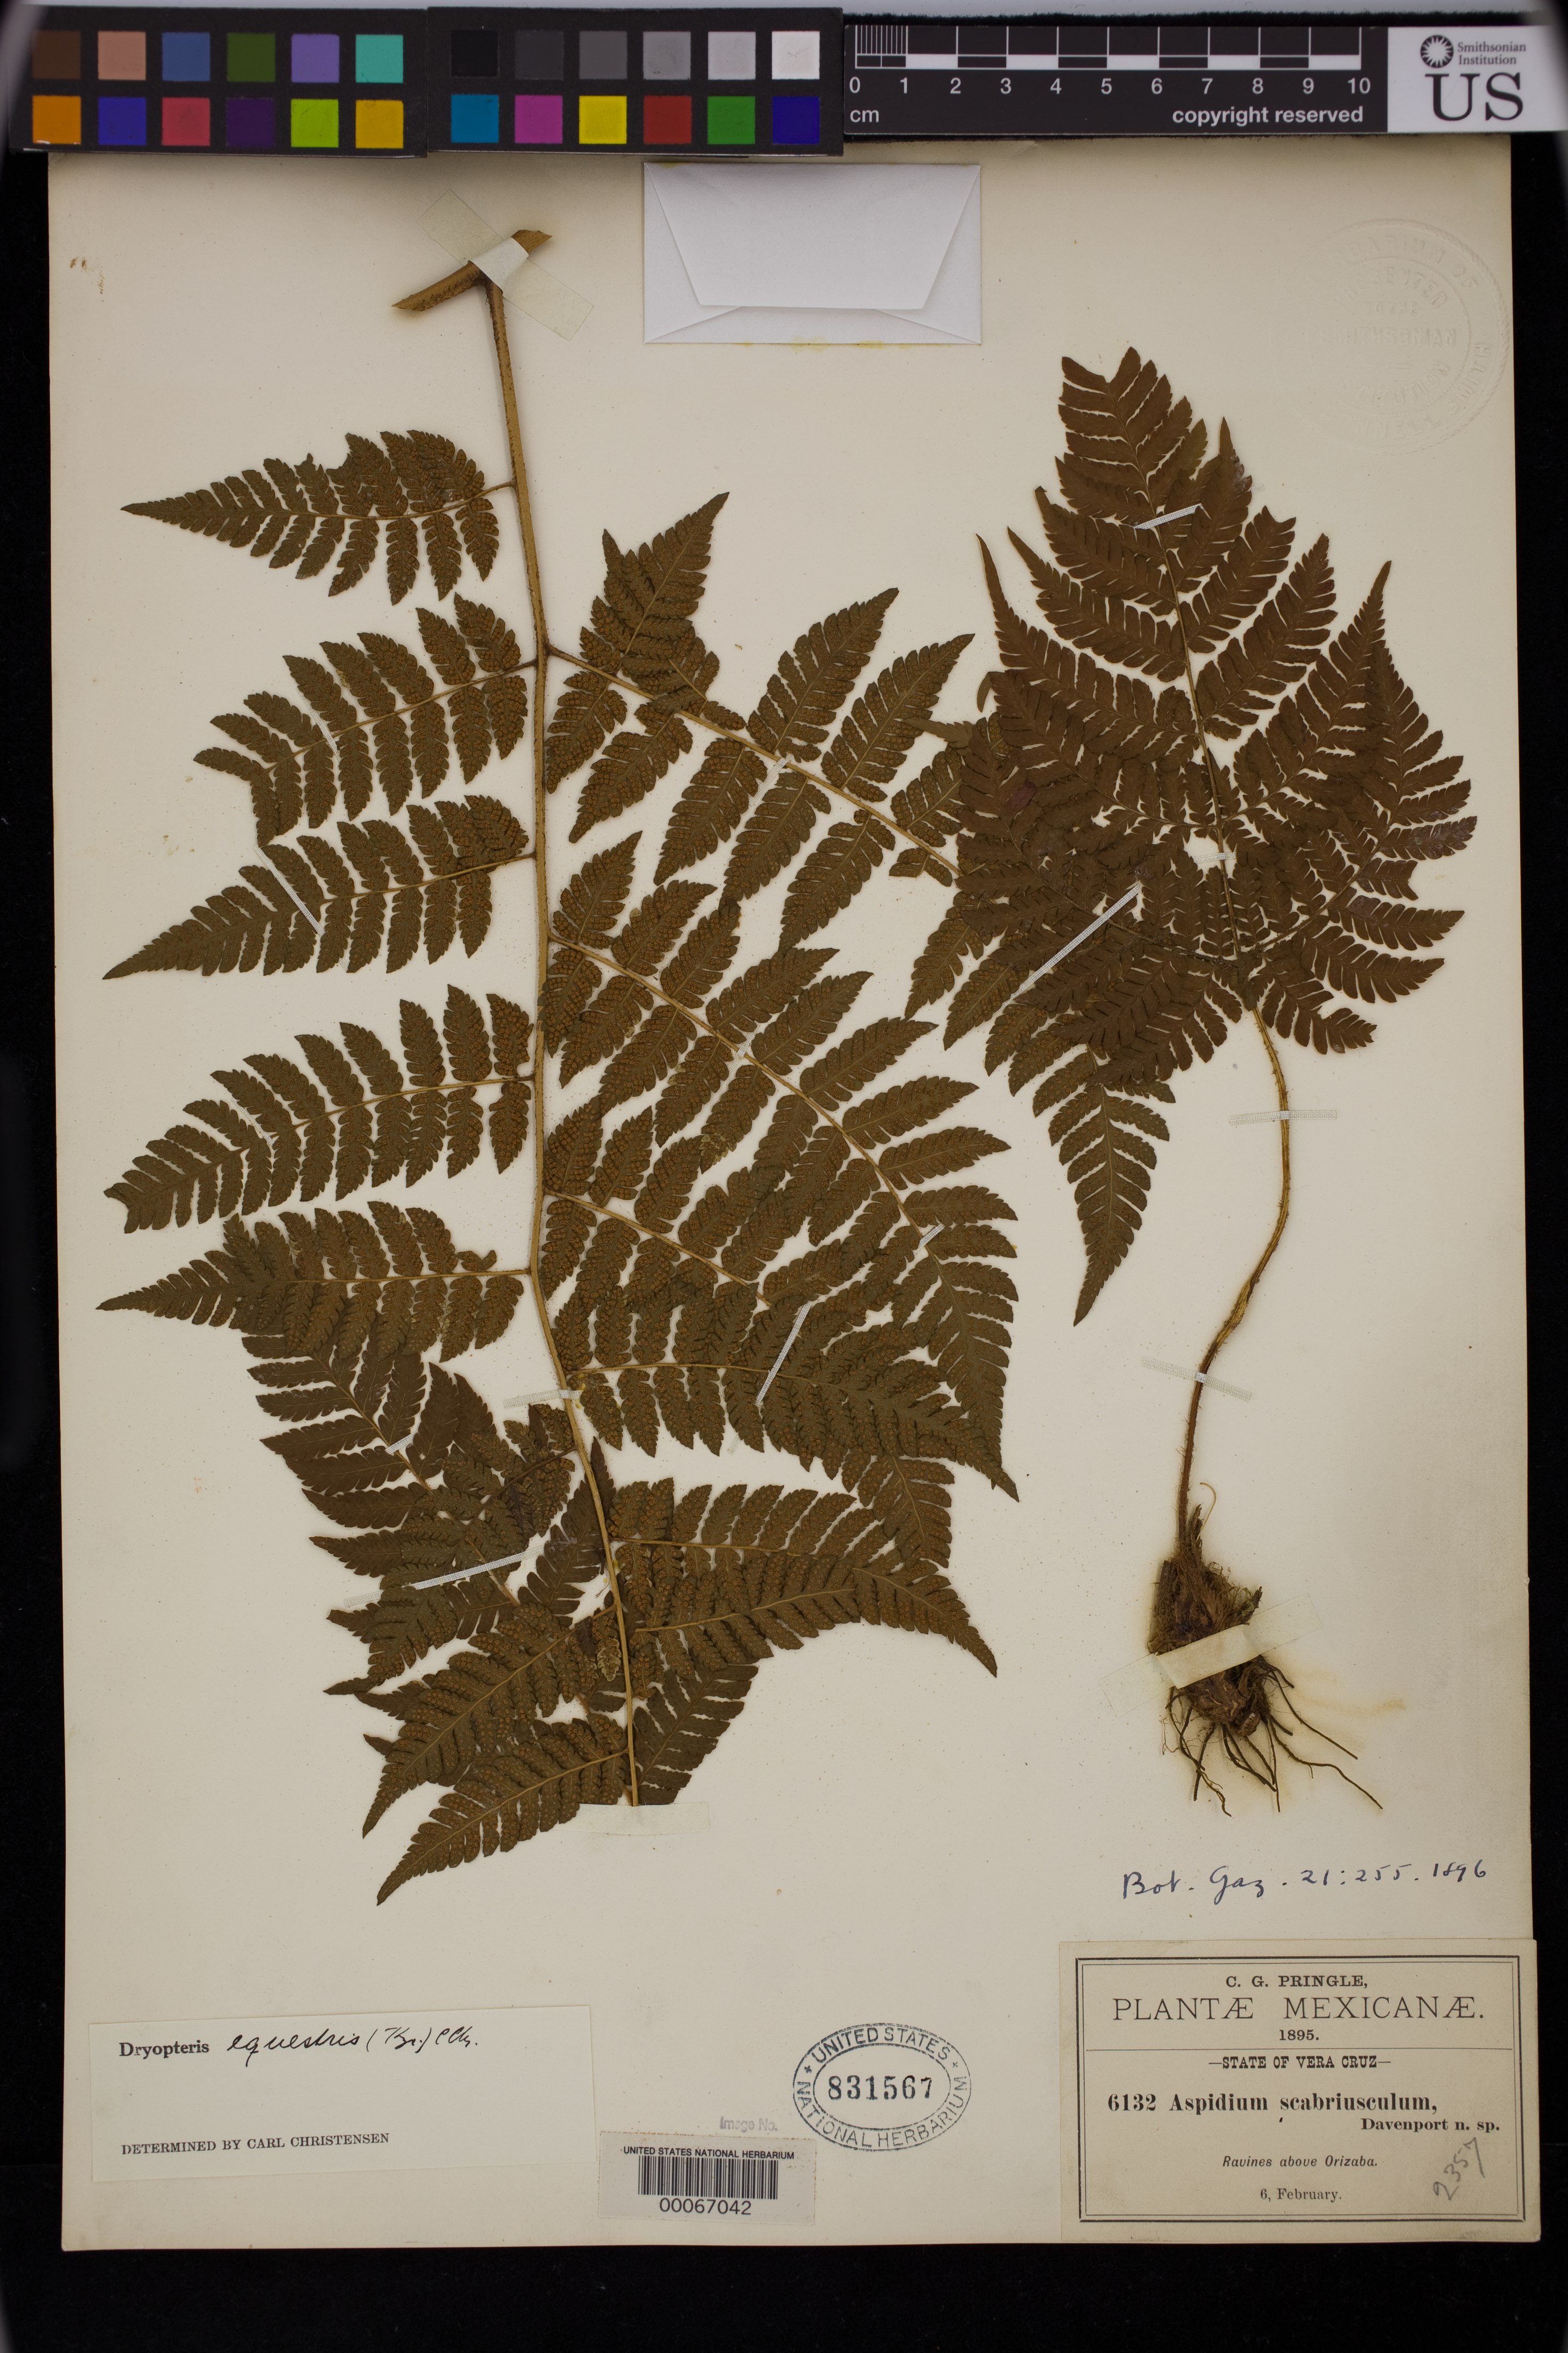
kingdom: Plantae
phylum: Tracheophyta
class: Polypodiopsida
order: Polypodiales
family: Tectariaceae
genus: Aspidium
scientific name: Aspidium scabriusculum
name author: Davenp.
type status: Isotype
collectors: C. G. Pringle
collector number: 6132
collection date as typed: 06 Feb 1895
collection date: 1895-02-06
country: Mexico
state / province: Veracruz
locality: Ravines above Orizaba.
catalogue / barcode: US 831567